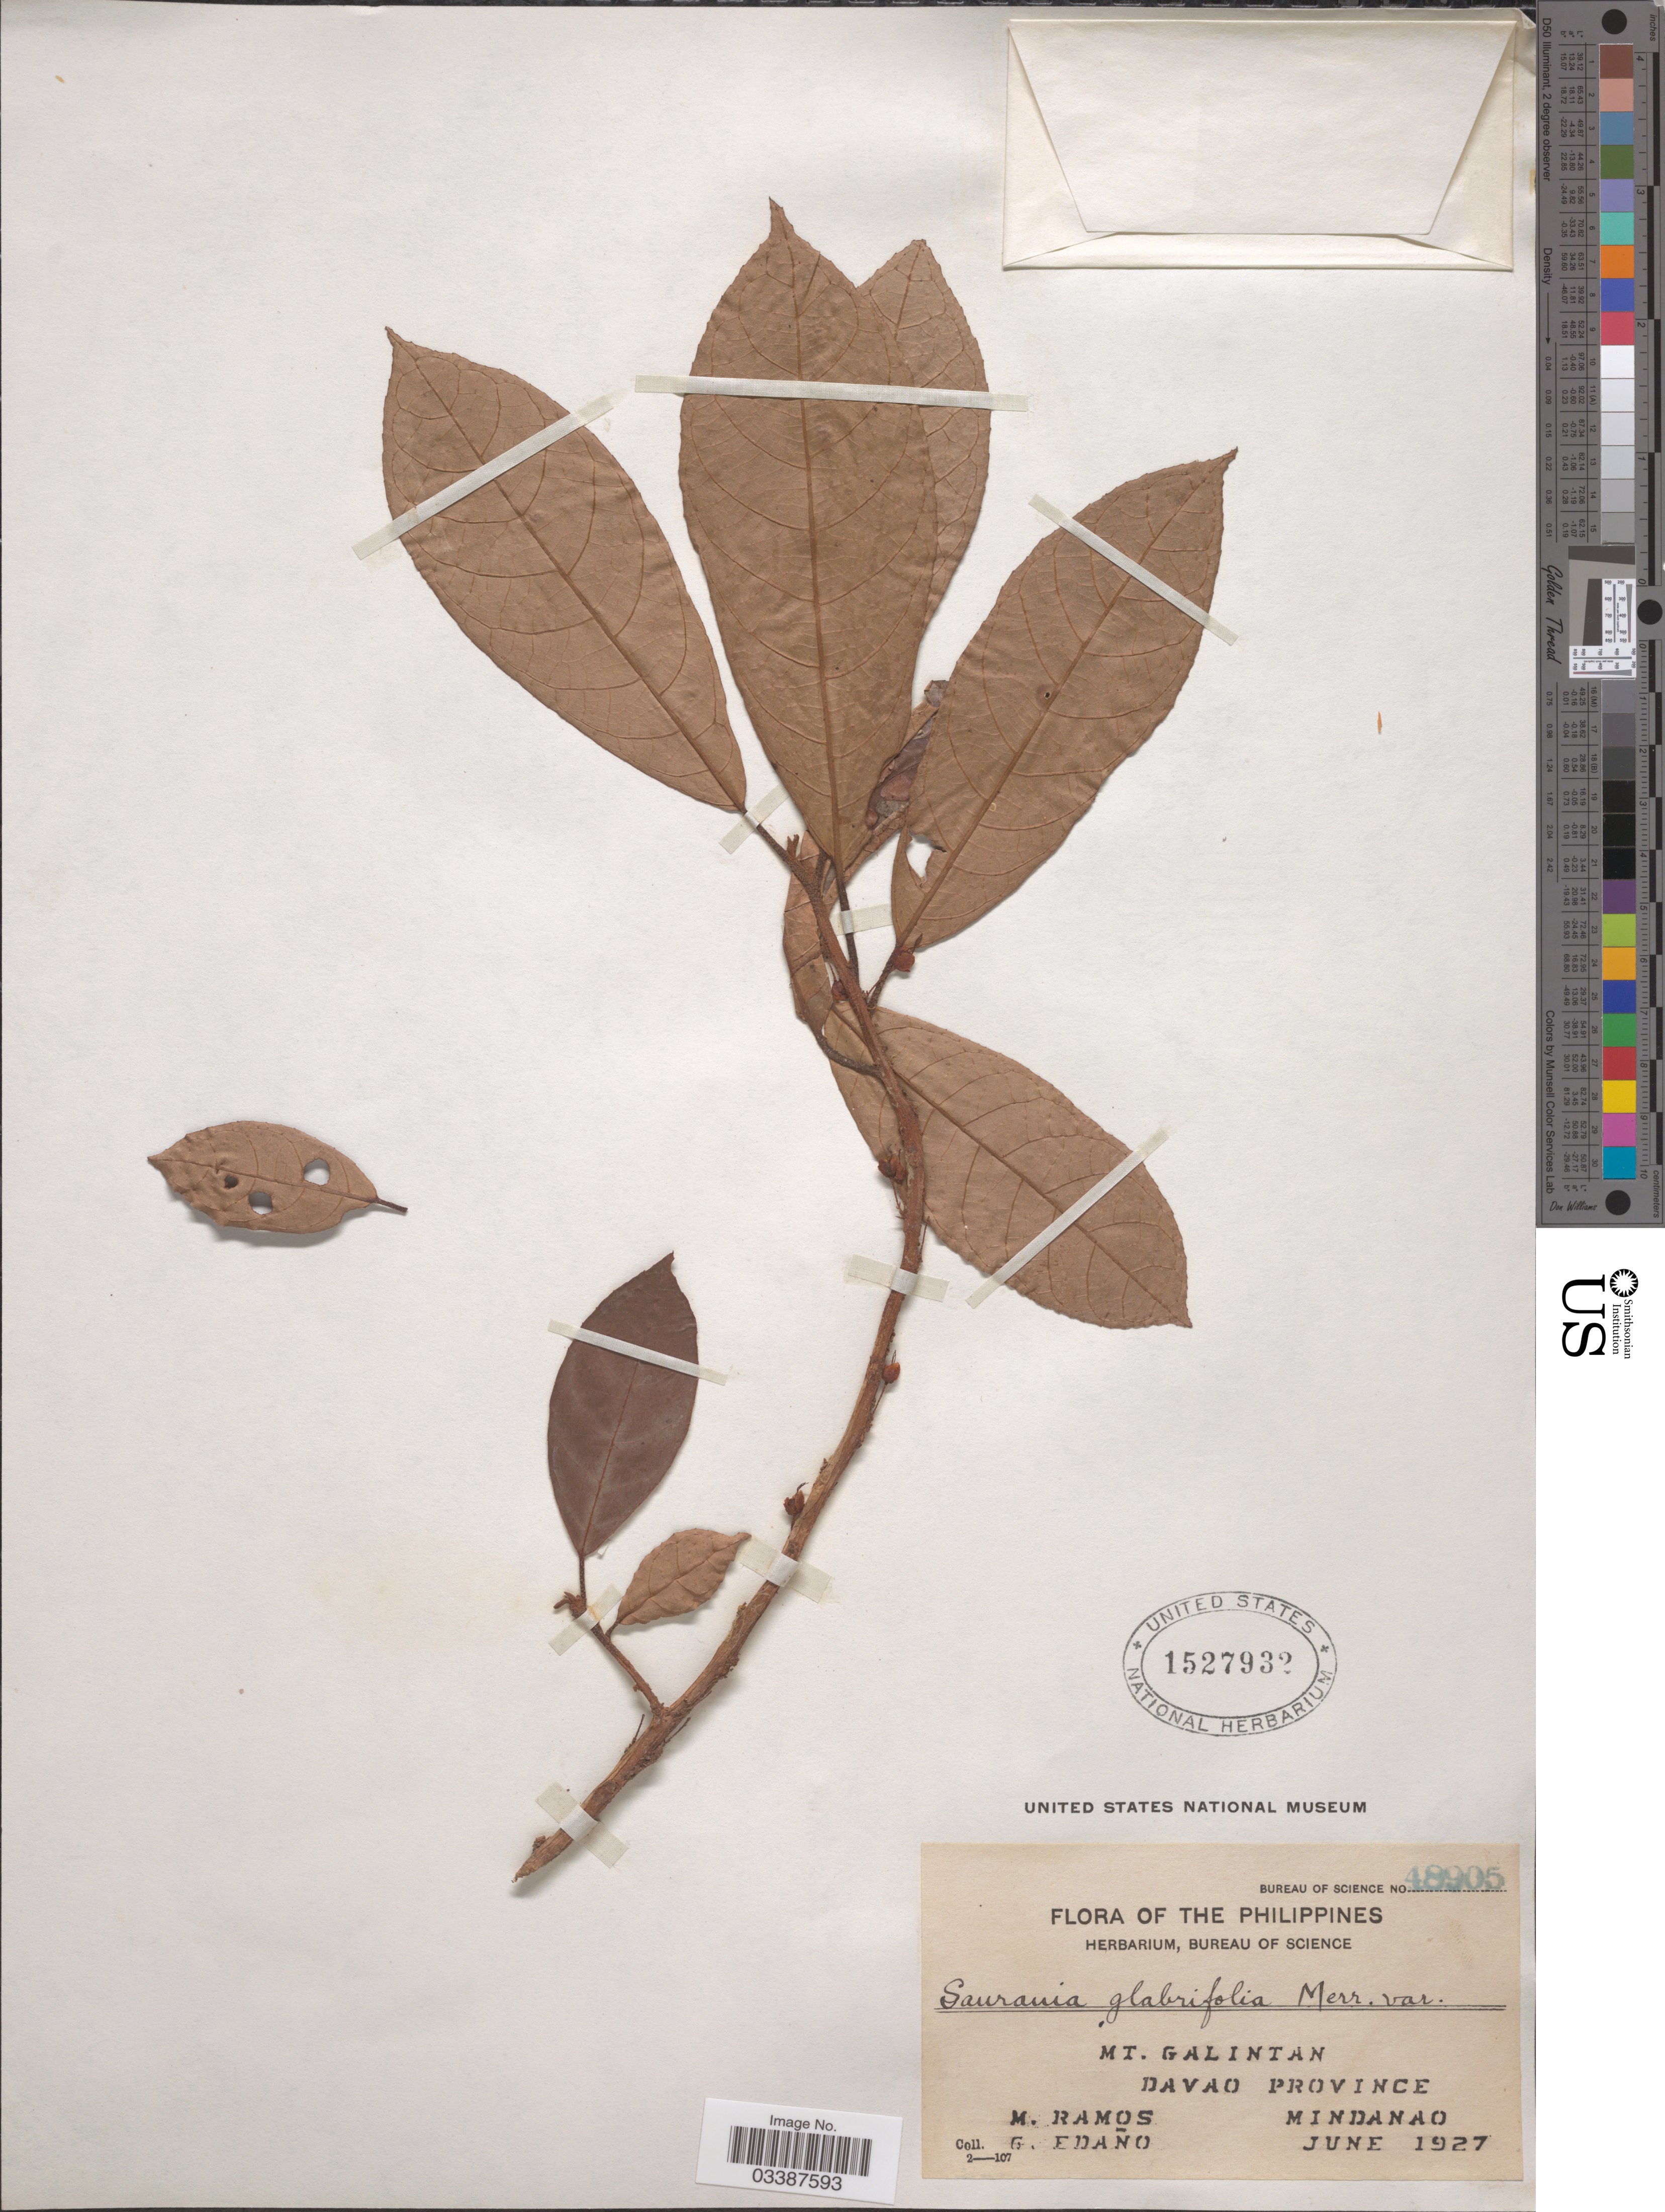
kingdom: Plantae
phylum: Tracheophyta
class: Magnoliopsida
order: Ericales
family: Actinidiaceae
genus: Saurauia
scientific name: Saurauia glabrifolia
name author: Merr.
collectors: M. Ramos & G. Edaño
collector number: Bureau of Science 48905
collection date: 1927-06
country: Philippines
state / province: Davao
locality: Mt. Galintan, Davao Province, Mindanao.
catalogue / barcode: US 1527932